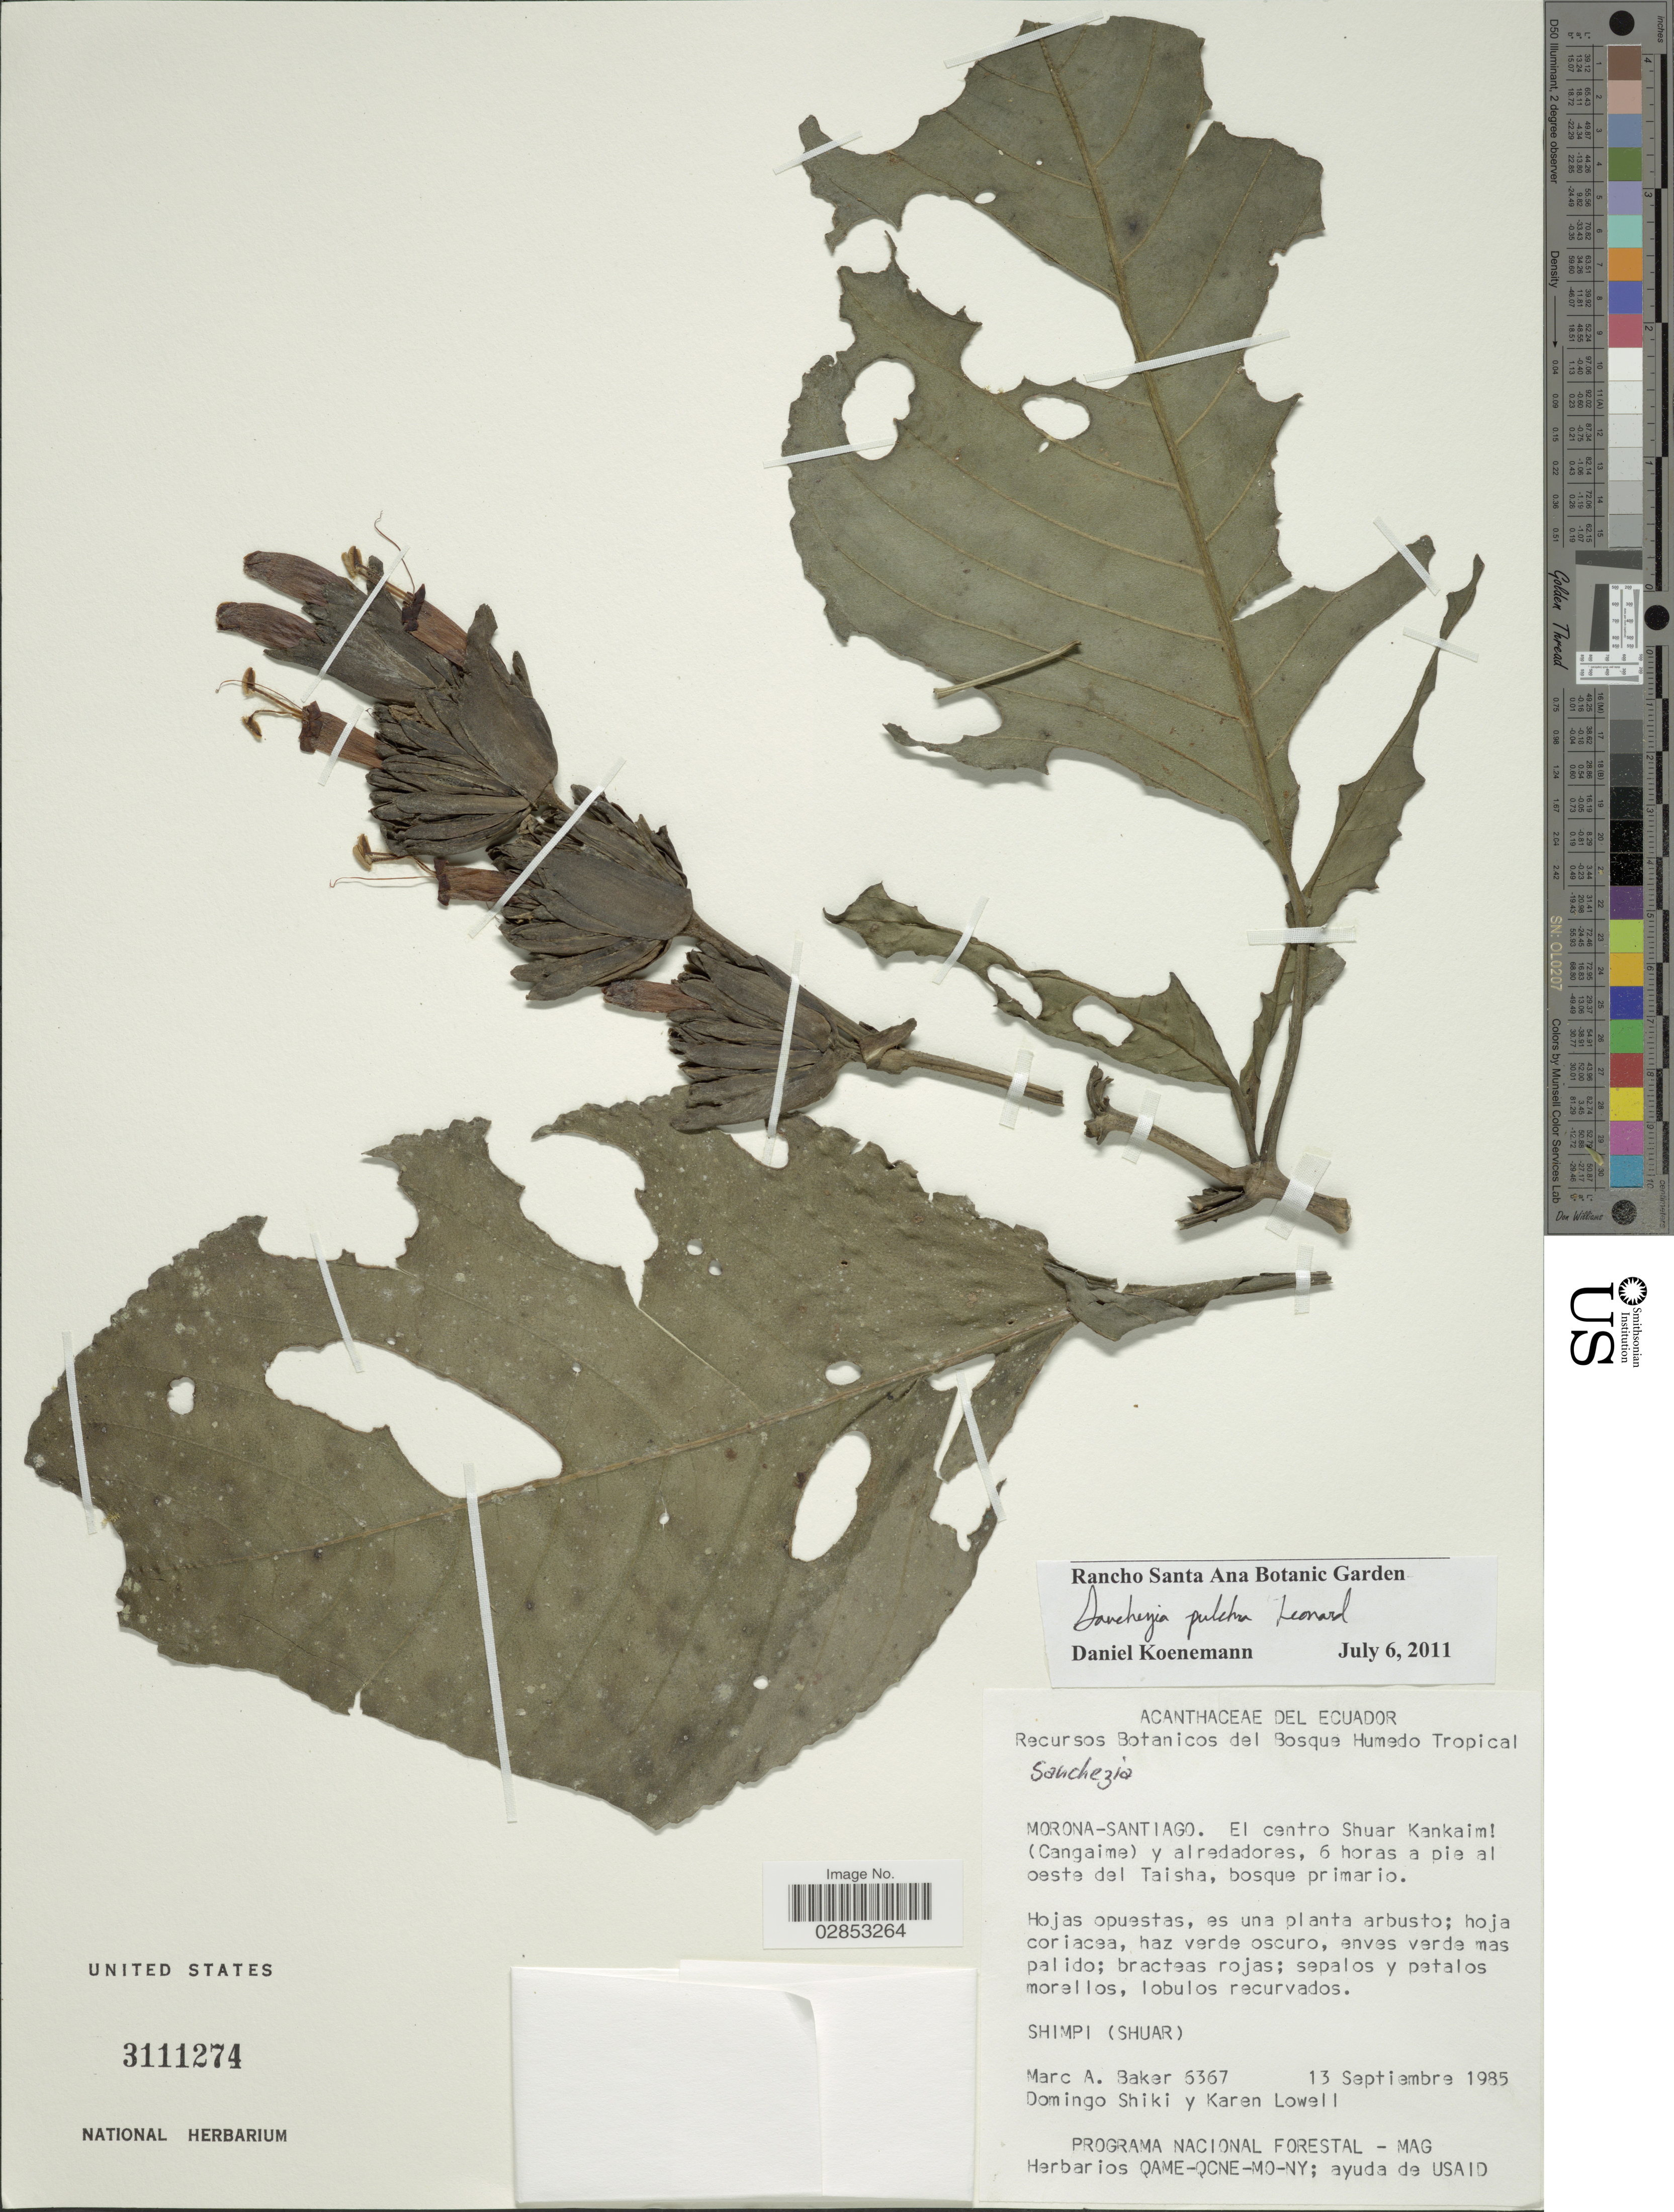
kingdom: Plantae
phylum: Tracheophyta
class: Magnoliopsida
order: Lamiales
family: Acanthaceae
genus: Sanchezia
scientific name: Sanchezia ecuadorensis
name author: Leonard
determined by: Azevedo, Igor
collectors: M. A. Baker, D. Shiki & K. Lowell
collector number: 6367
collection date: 1985-09-13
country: Ecuador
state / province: Morona-Santiago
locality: El centro Shuar Kankaim, (Cangaime) y alredadores, 6 horas a pie al oeste del Taisha, bosque primario.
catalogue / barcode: US 3111274